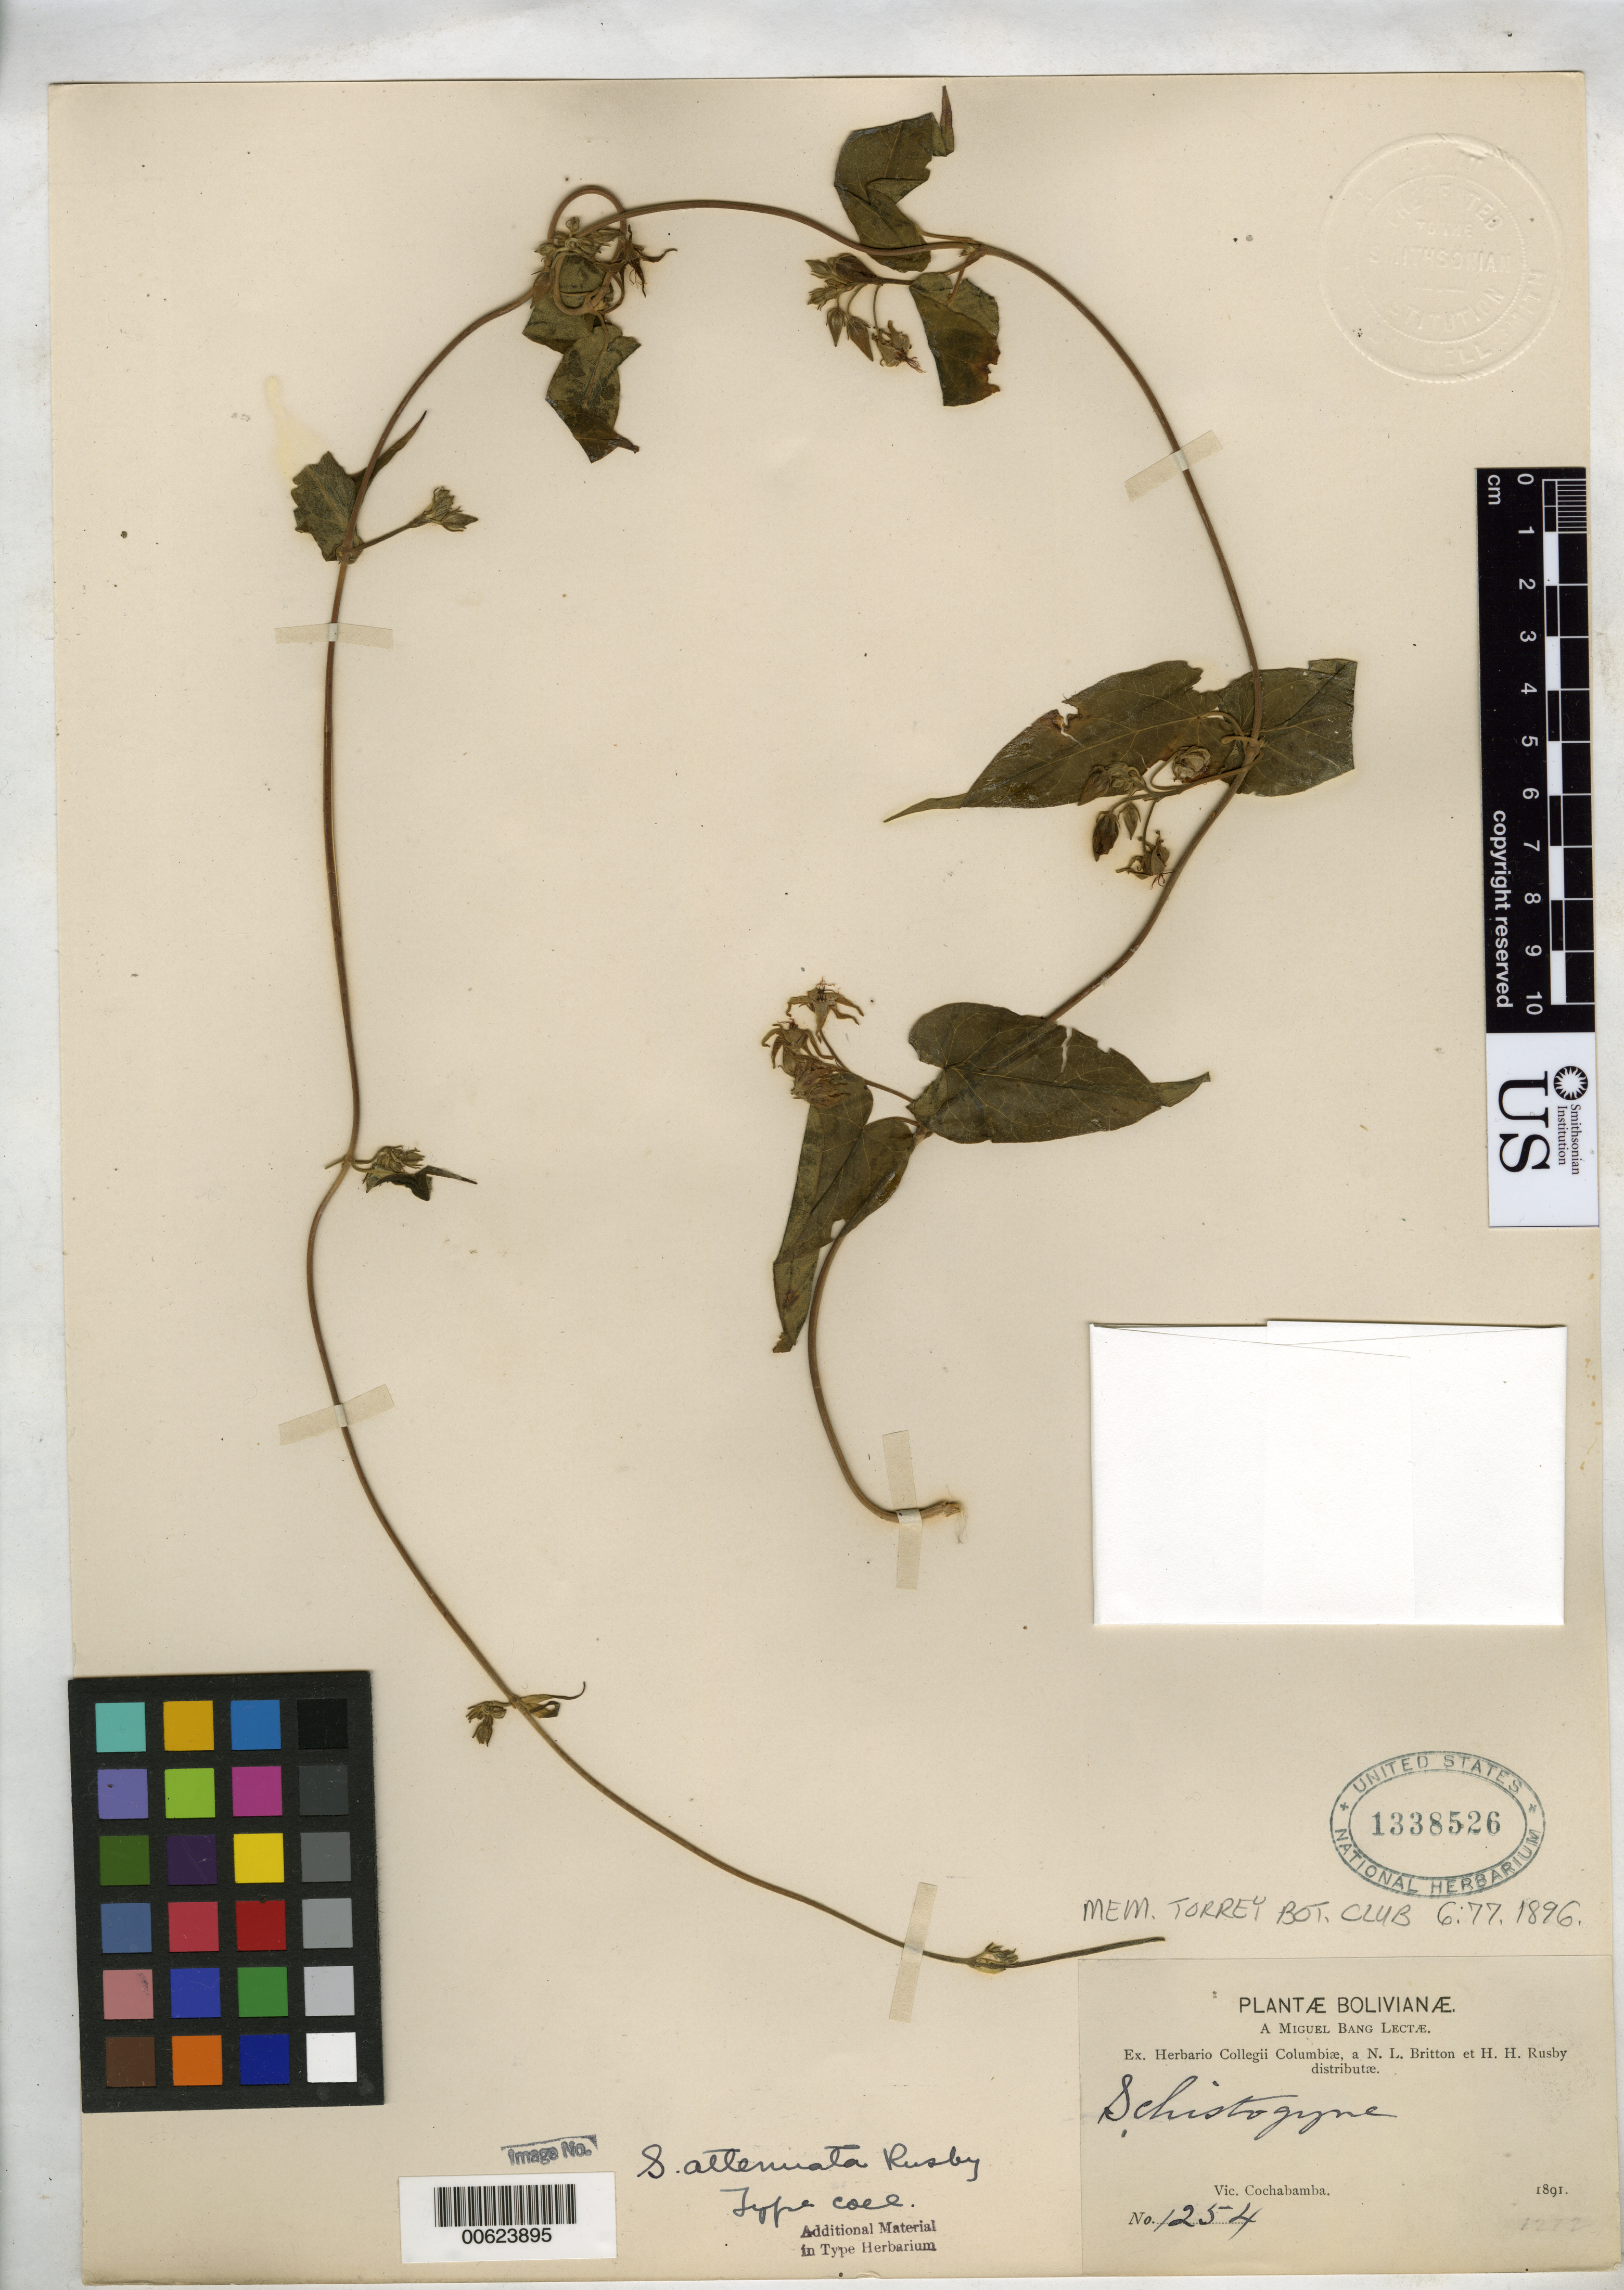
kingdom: Plantae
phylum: Tracheophyta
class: Magnoliopsida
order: Gentianales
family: Apocynaceae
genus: Schistogyne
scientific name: Schistogyne attenuata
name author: Rusby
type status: Isotype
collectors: M. Bang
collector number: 1254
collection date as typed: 1891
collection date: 1891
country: Bolivia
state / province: Cochabamba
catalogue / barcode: US 1338526